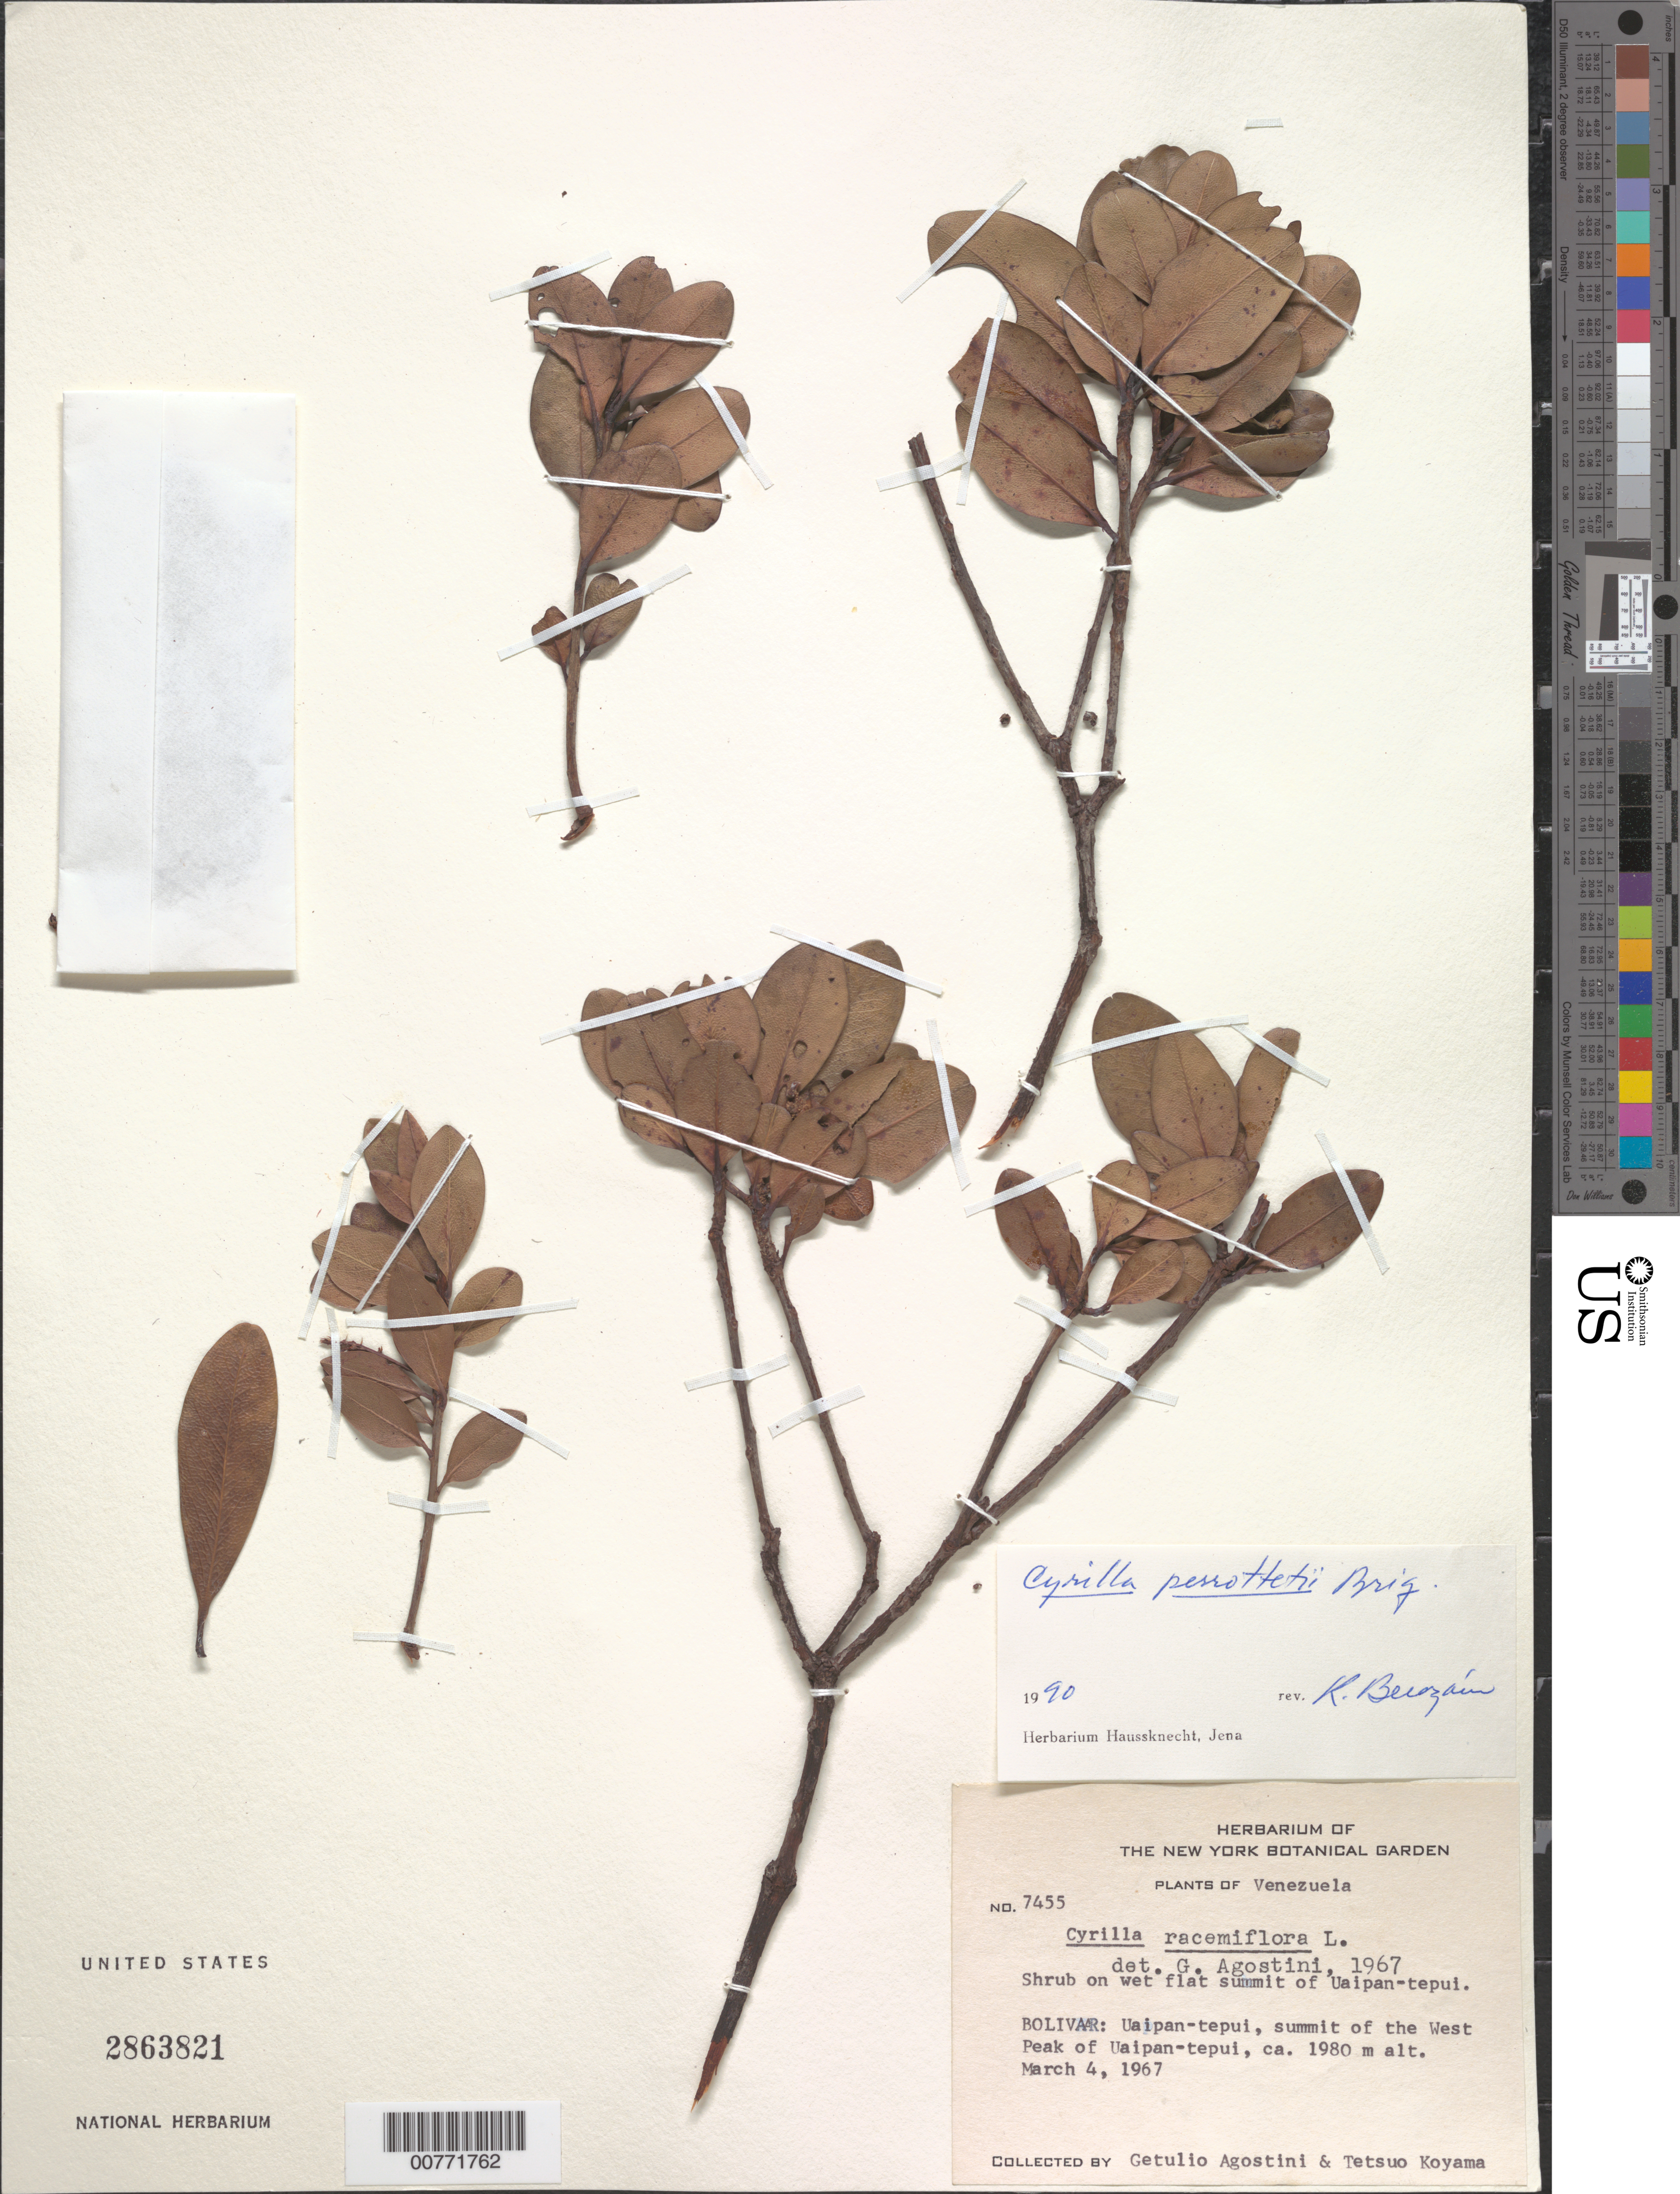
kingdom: Plantae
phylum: Tracheophyta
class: Magnoliopsida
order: Ericales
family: Cyrillaceae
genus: Cyrilla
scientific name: Cyrilla perrottetii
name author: Briq.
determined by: Berozain, R.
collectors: G. Agostini & T. Koyama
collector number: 7455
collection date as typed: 4-Mar-67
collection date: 1967-03-04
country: Venezuela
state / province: Bolívar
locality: Uaipan-tepuí, summit of West Peak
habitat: On wet flat summit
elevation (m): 1980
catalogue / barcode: US 2863821